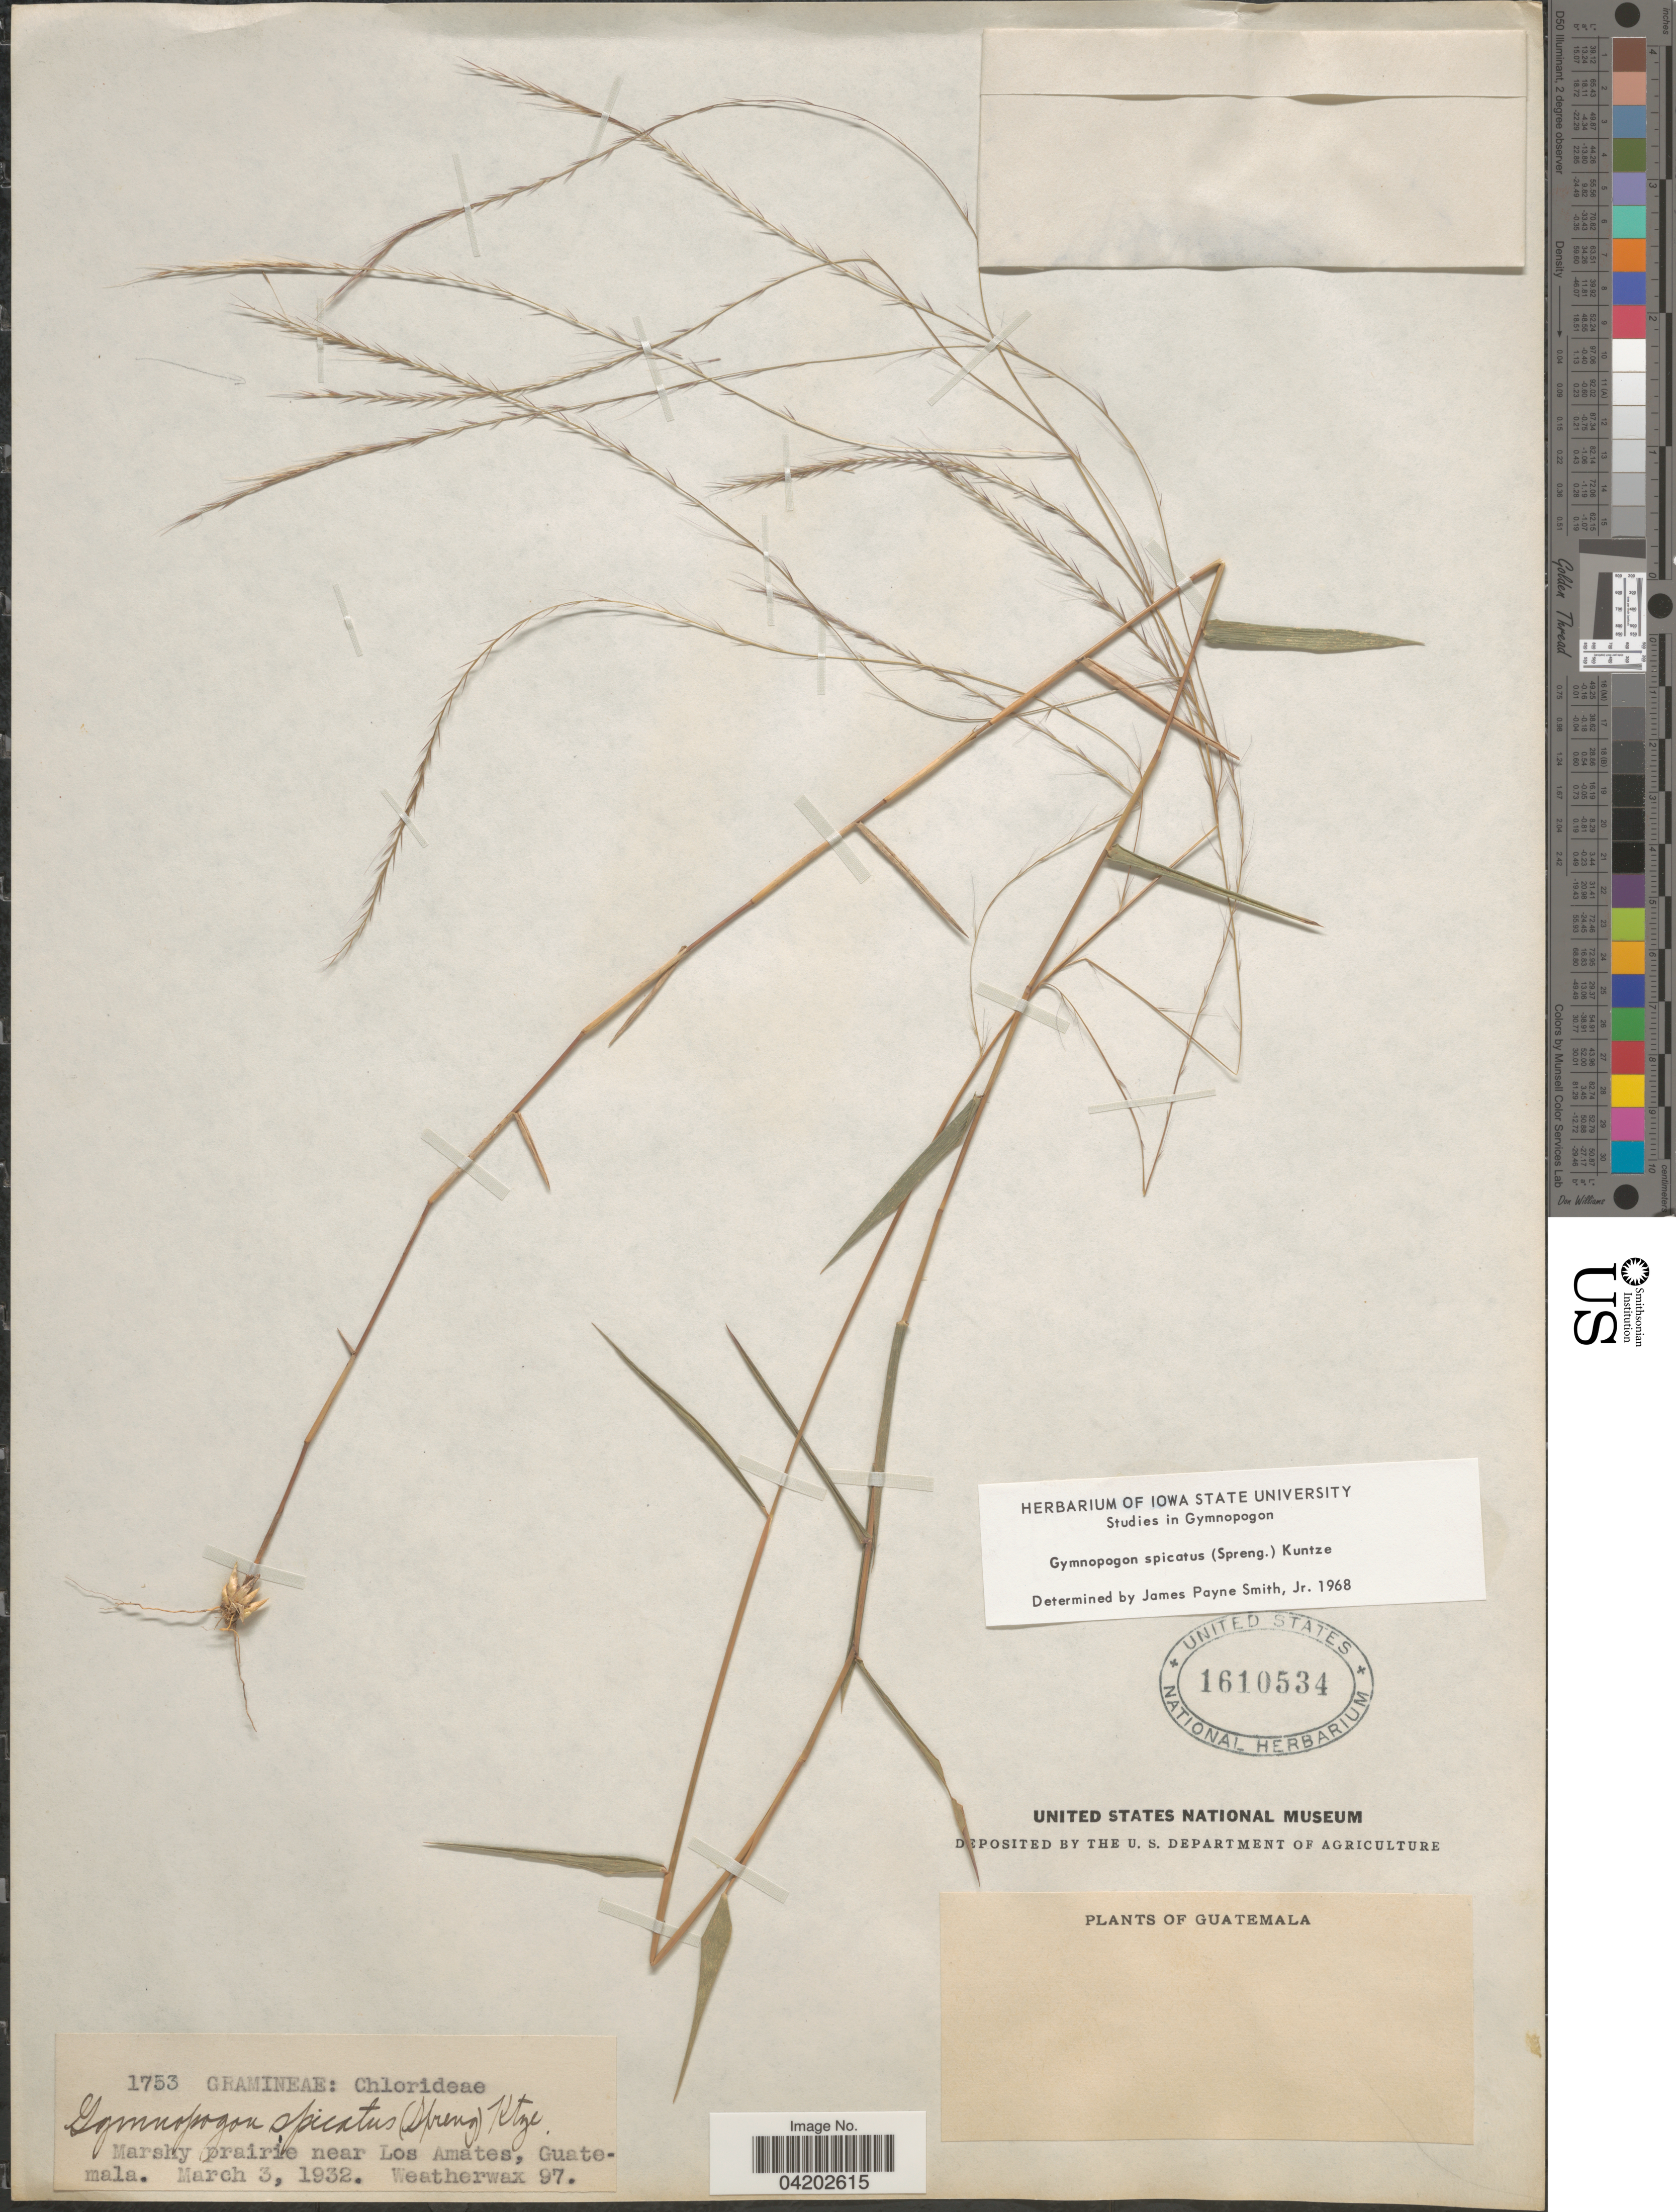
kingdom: Plantae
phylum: Tracheophyta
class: Liliopsida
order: Poales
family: Poaceae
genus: Gymnopogon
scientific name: Gymnopogon spicatus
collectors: -. Weatherwax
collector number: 97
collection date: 1932-03-03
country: Guatemala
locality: Marshy prairie near Los Amates.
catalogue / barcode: US 1610534